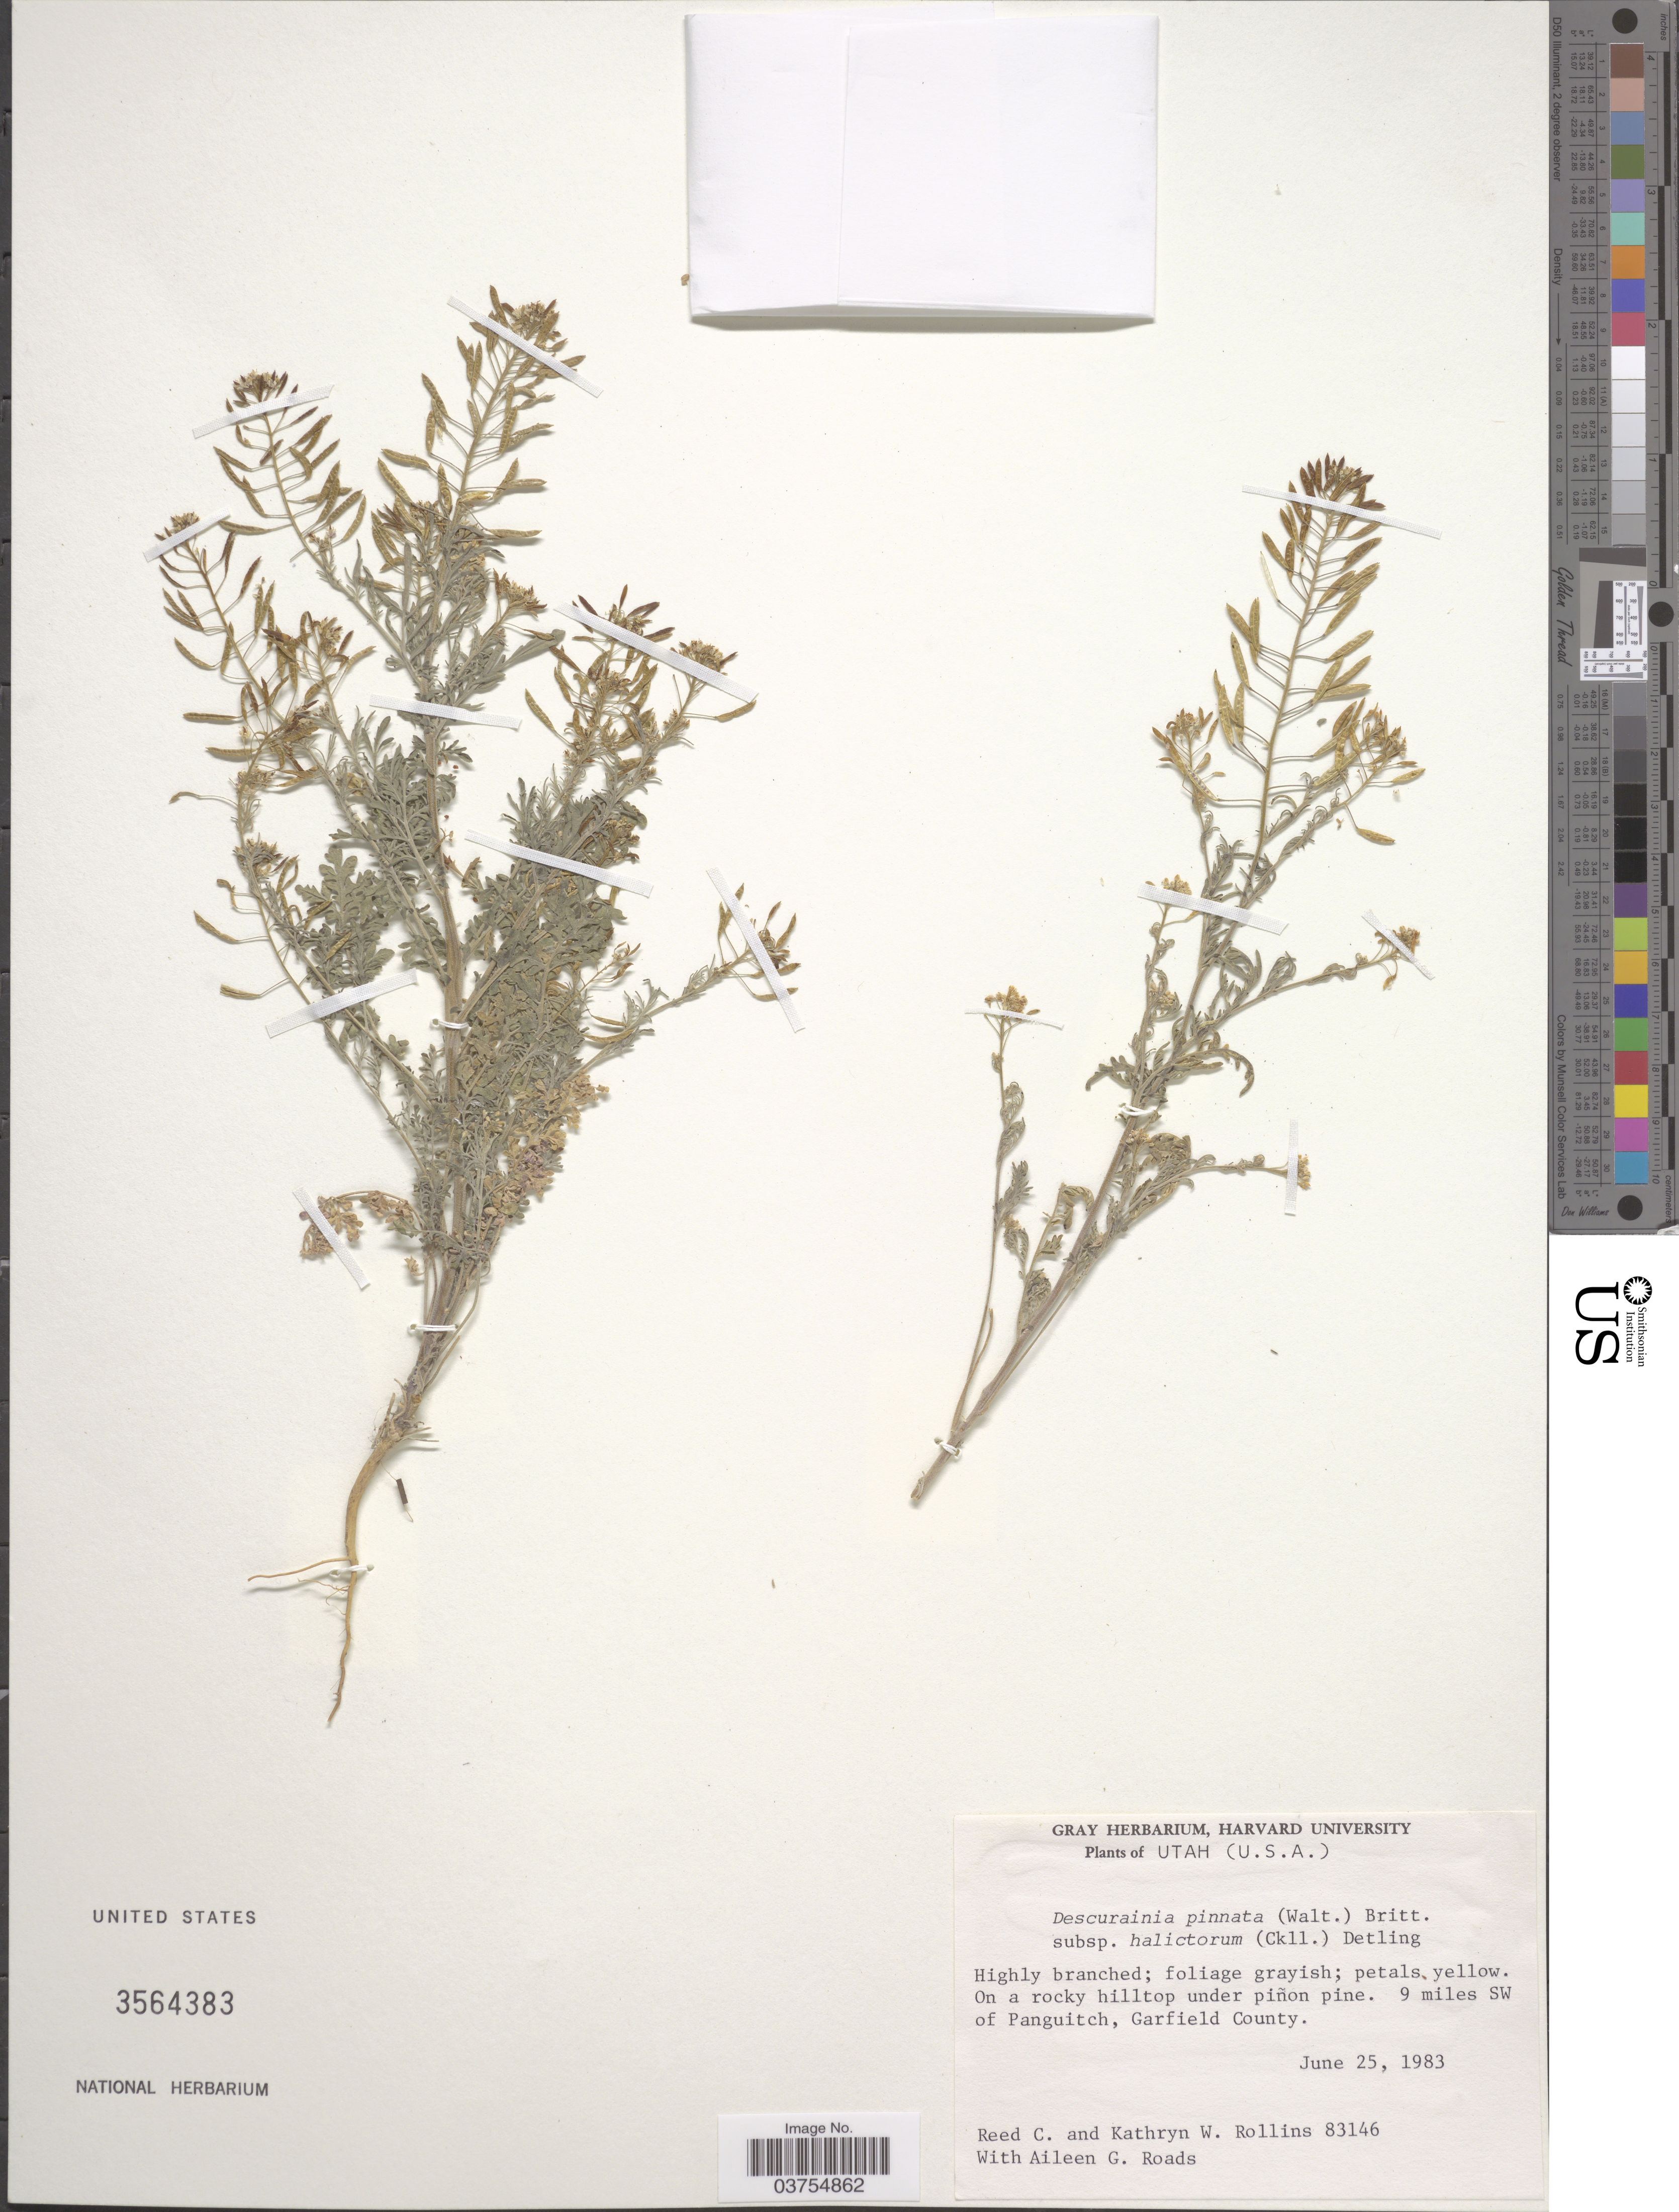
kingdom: Plantae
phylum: Tracheophyta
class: Magnoliopsida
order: Brassicales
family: Brassicaceae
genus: Descurainia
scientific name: Descurainia pinnata subsp. halictorum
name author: (Cockerell) Detling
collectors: R. C. Rollins, K. W. Rollins & A. Roads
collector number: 83146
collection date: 1983-06-25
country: United States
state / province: Utah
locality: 9 miles SW of Panguitch, Garfield County.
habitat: on a rocky hilltop under pinon-pine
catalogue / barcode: US 3564383